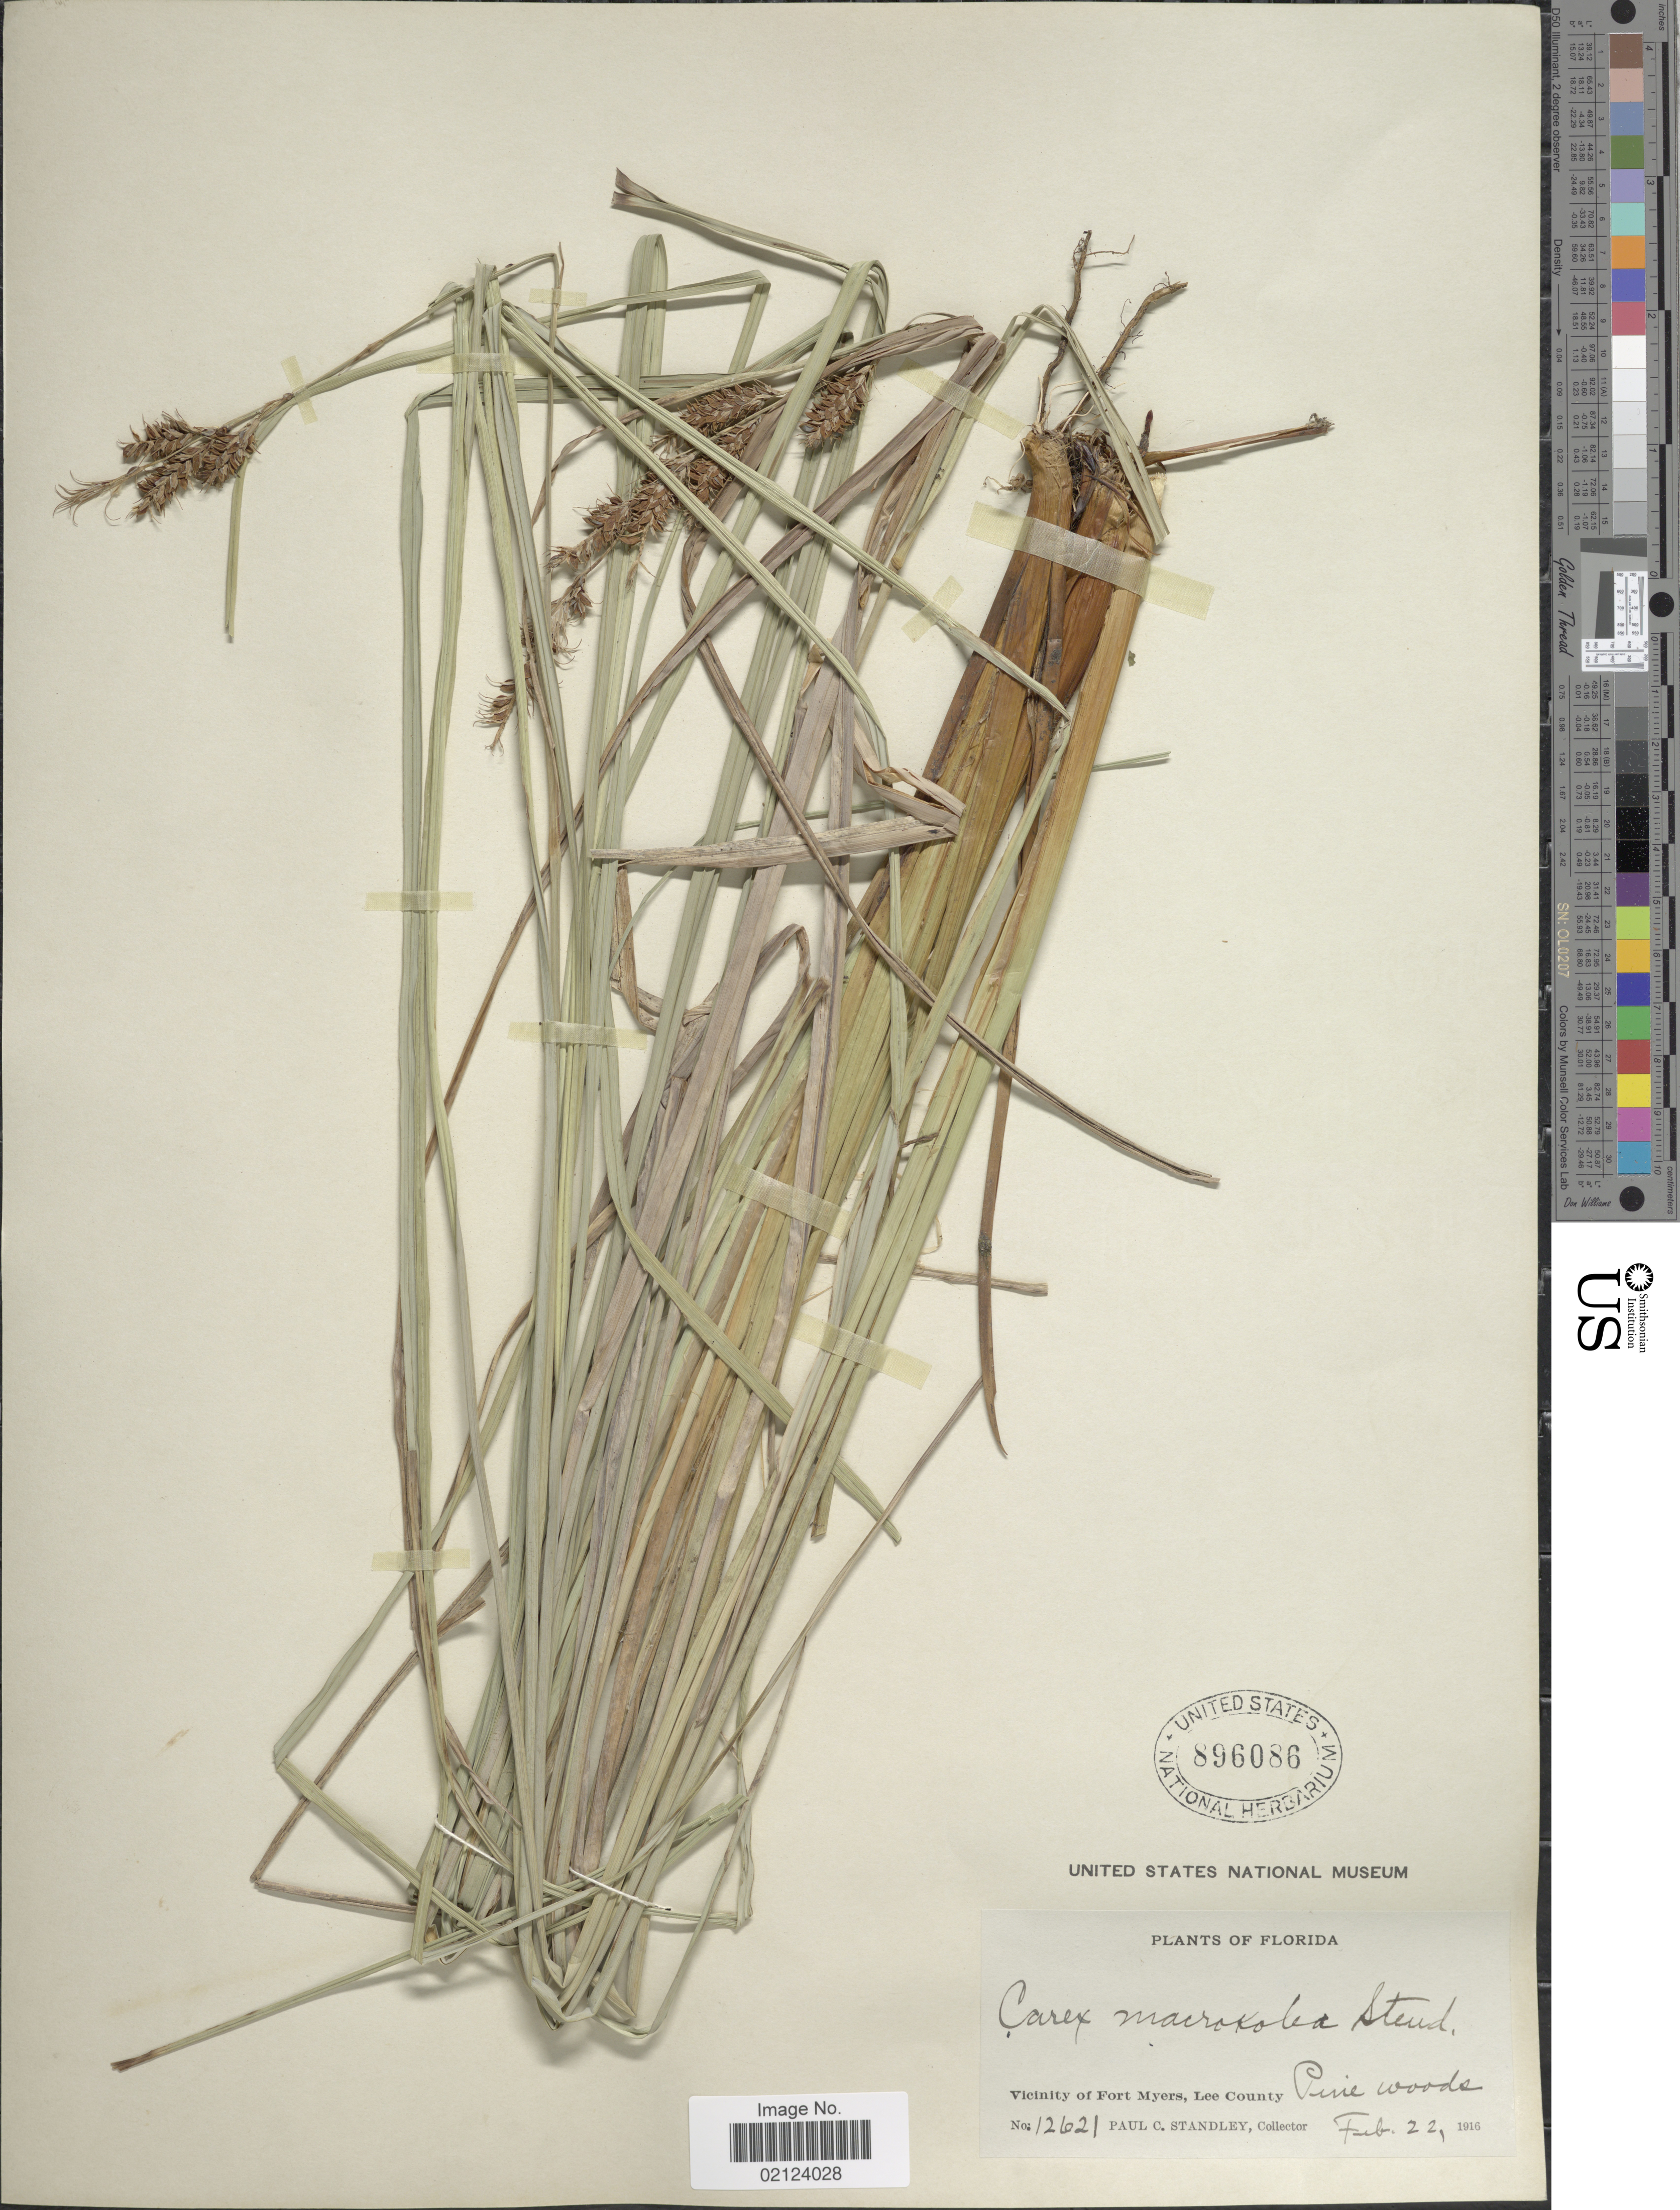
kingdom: Plantae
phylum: Tracheophyta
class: Liliopsida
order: Poales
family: Cyperaceae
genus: Carex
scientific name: Carex verrucosa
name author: Muhl.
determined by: Strong, Mark T., (BOT), Smithsonian Institution - National Museum of Natural History (UNITED STATES)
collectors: P. C. Standley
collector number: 12621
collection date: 1916-02-22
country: United States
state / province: Florida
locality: Vicinity of Fort Meyers, Lee County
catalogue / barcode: US 896086